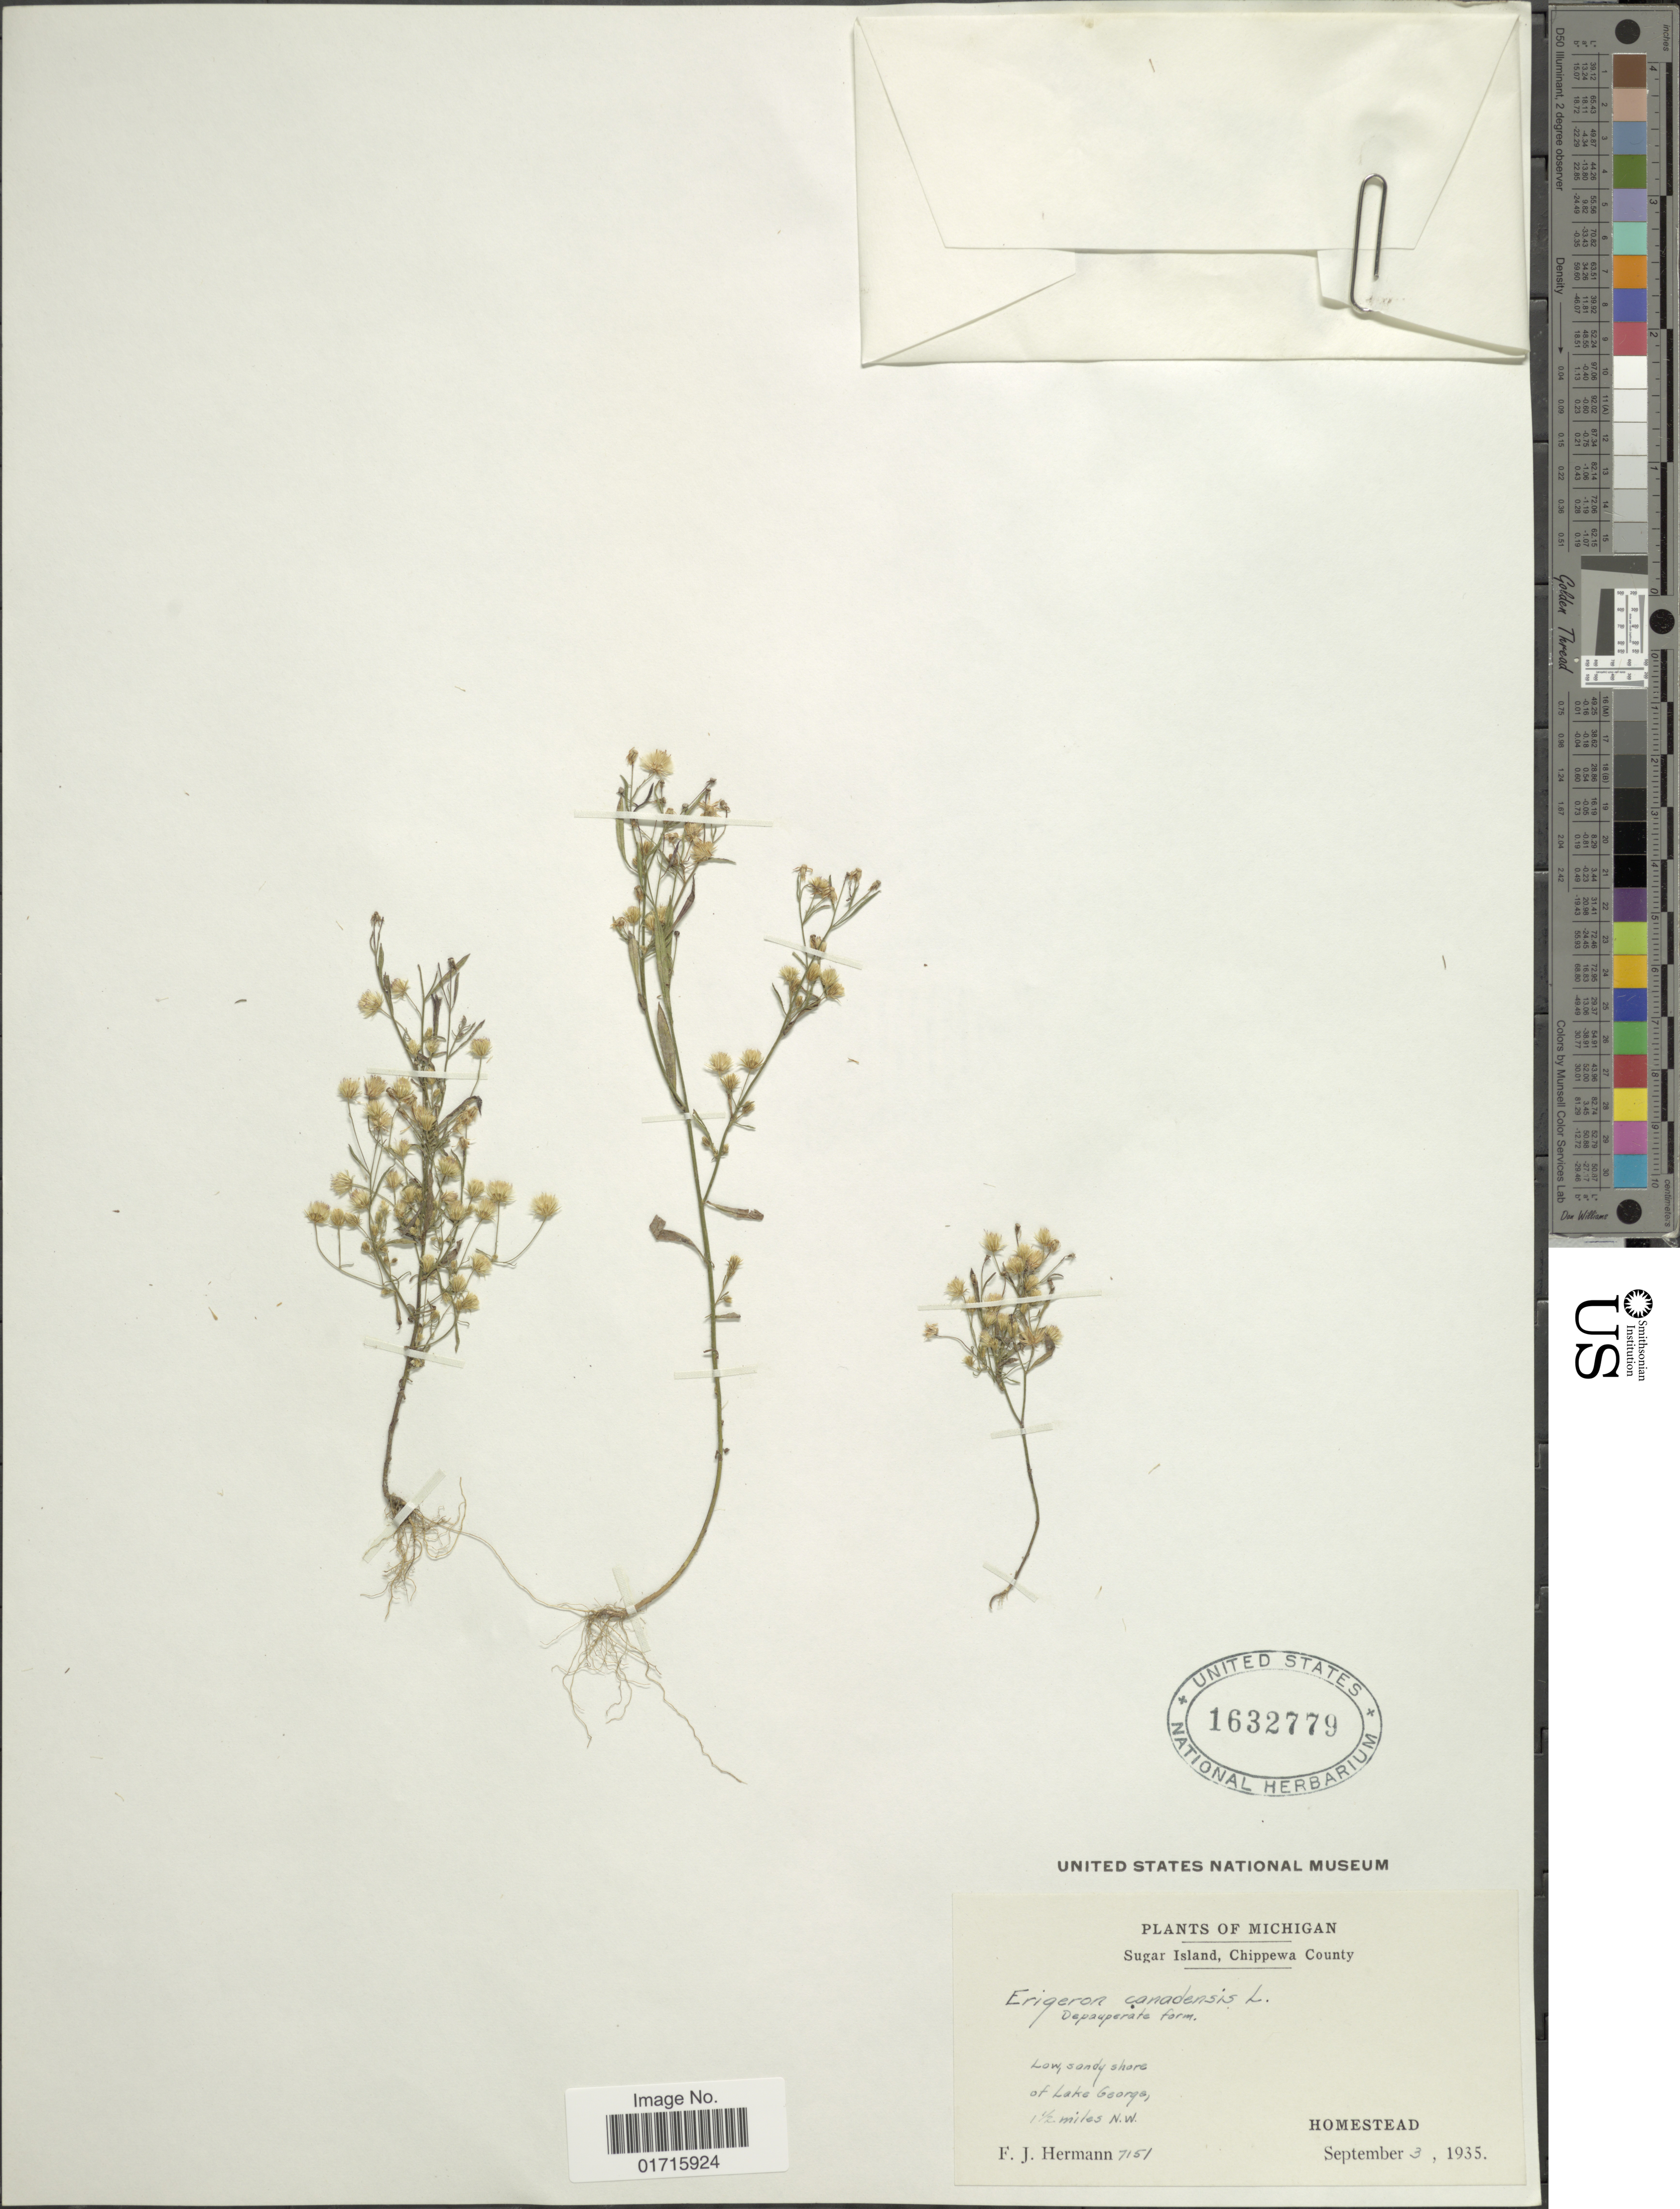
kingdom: Plantae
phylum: Tracheophyta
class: Magnoliopsida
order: Asterales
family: Asteraceae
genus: Conyza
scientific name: Conyza canadensis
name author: (L.) Cronq.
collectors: F. J. Hermann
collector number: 7151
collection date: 1935-09-03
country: United States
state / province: Michigan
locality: Michigan, Sugar Island, Chippewa County. Low sandy shore of Lake George, 1/5 miles N. W. Homestead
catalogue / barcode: US 1632779